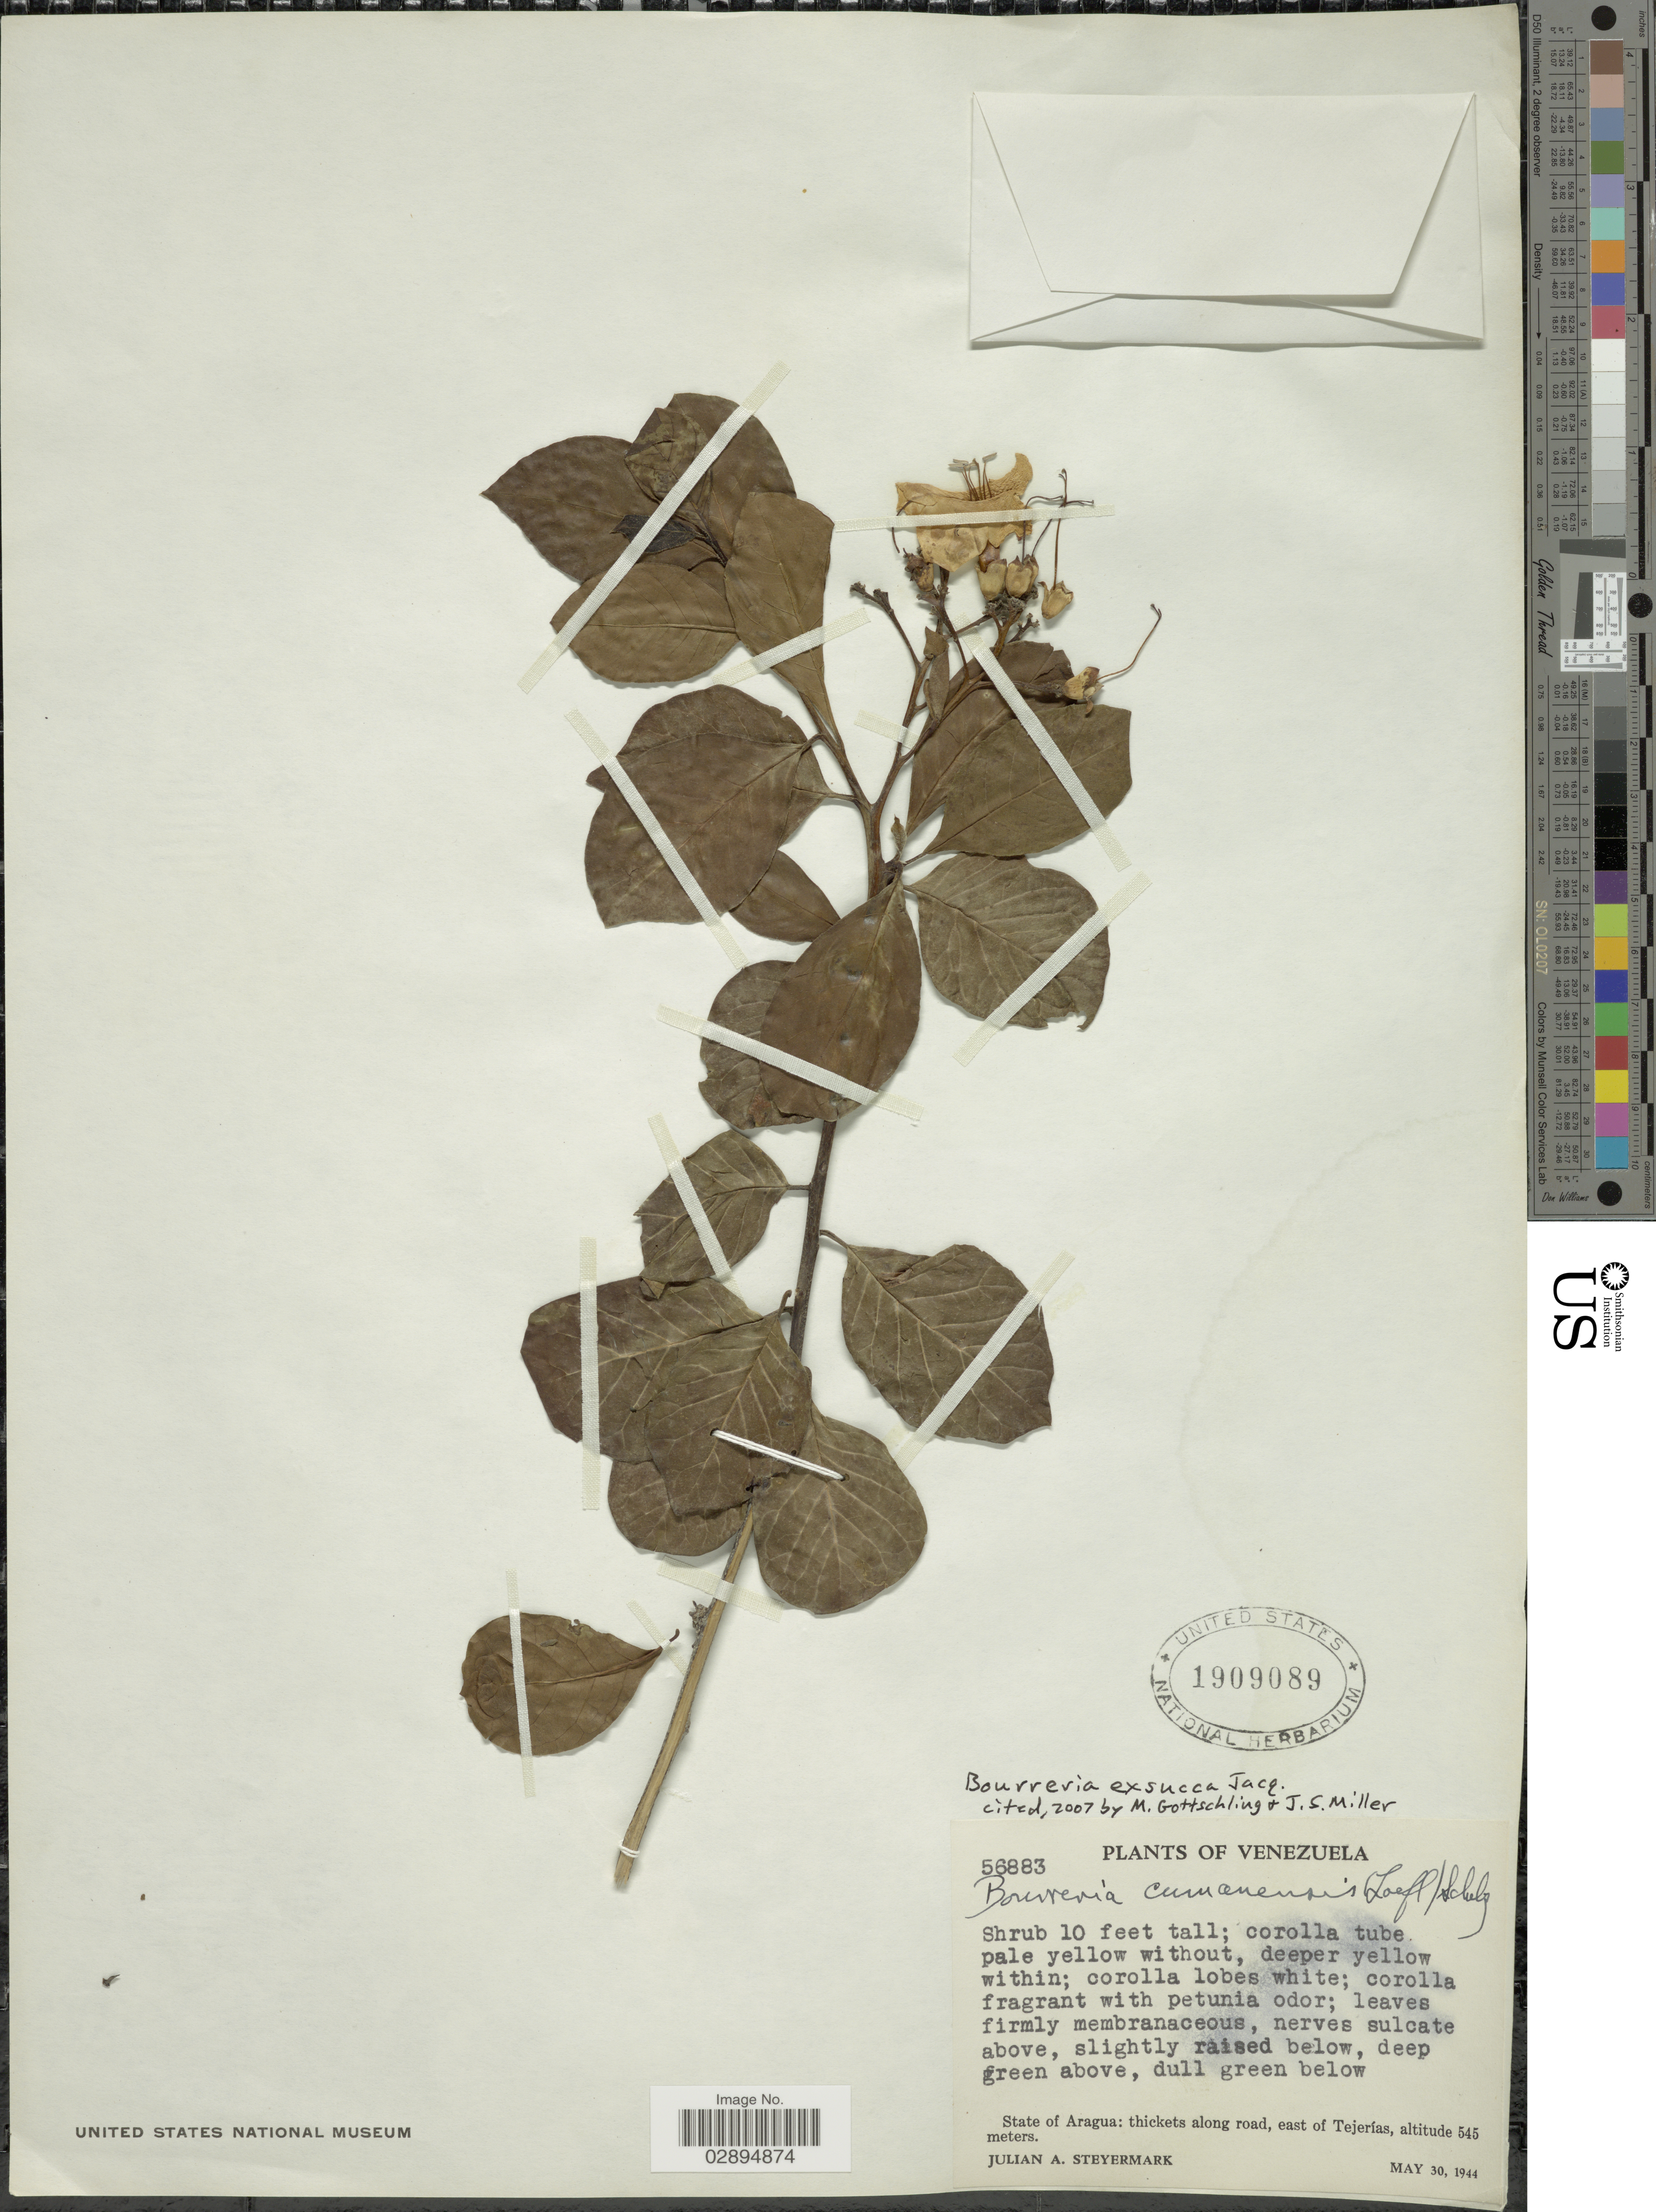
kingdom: Plantae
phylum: Tracheophyta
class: Magnoliopsida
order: Boraginales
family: Ehretiaceae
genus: Bourreria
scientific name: Bourreria exsucca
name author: (L.) Jacq.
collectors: J. Steyermark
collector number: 56883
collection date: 1944-05-30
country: Venezuela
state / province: Aragua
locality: Thickets along road, east of Tejerías.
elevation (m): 545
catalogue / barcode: US 1909089